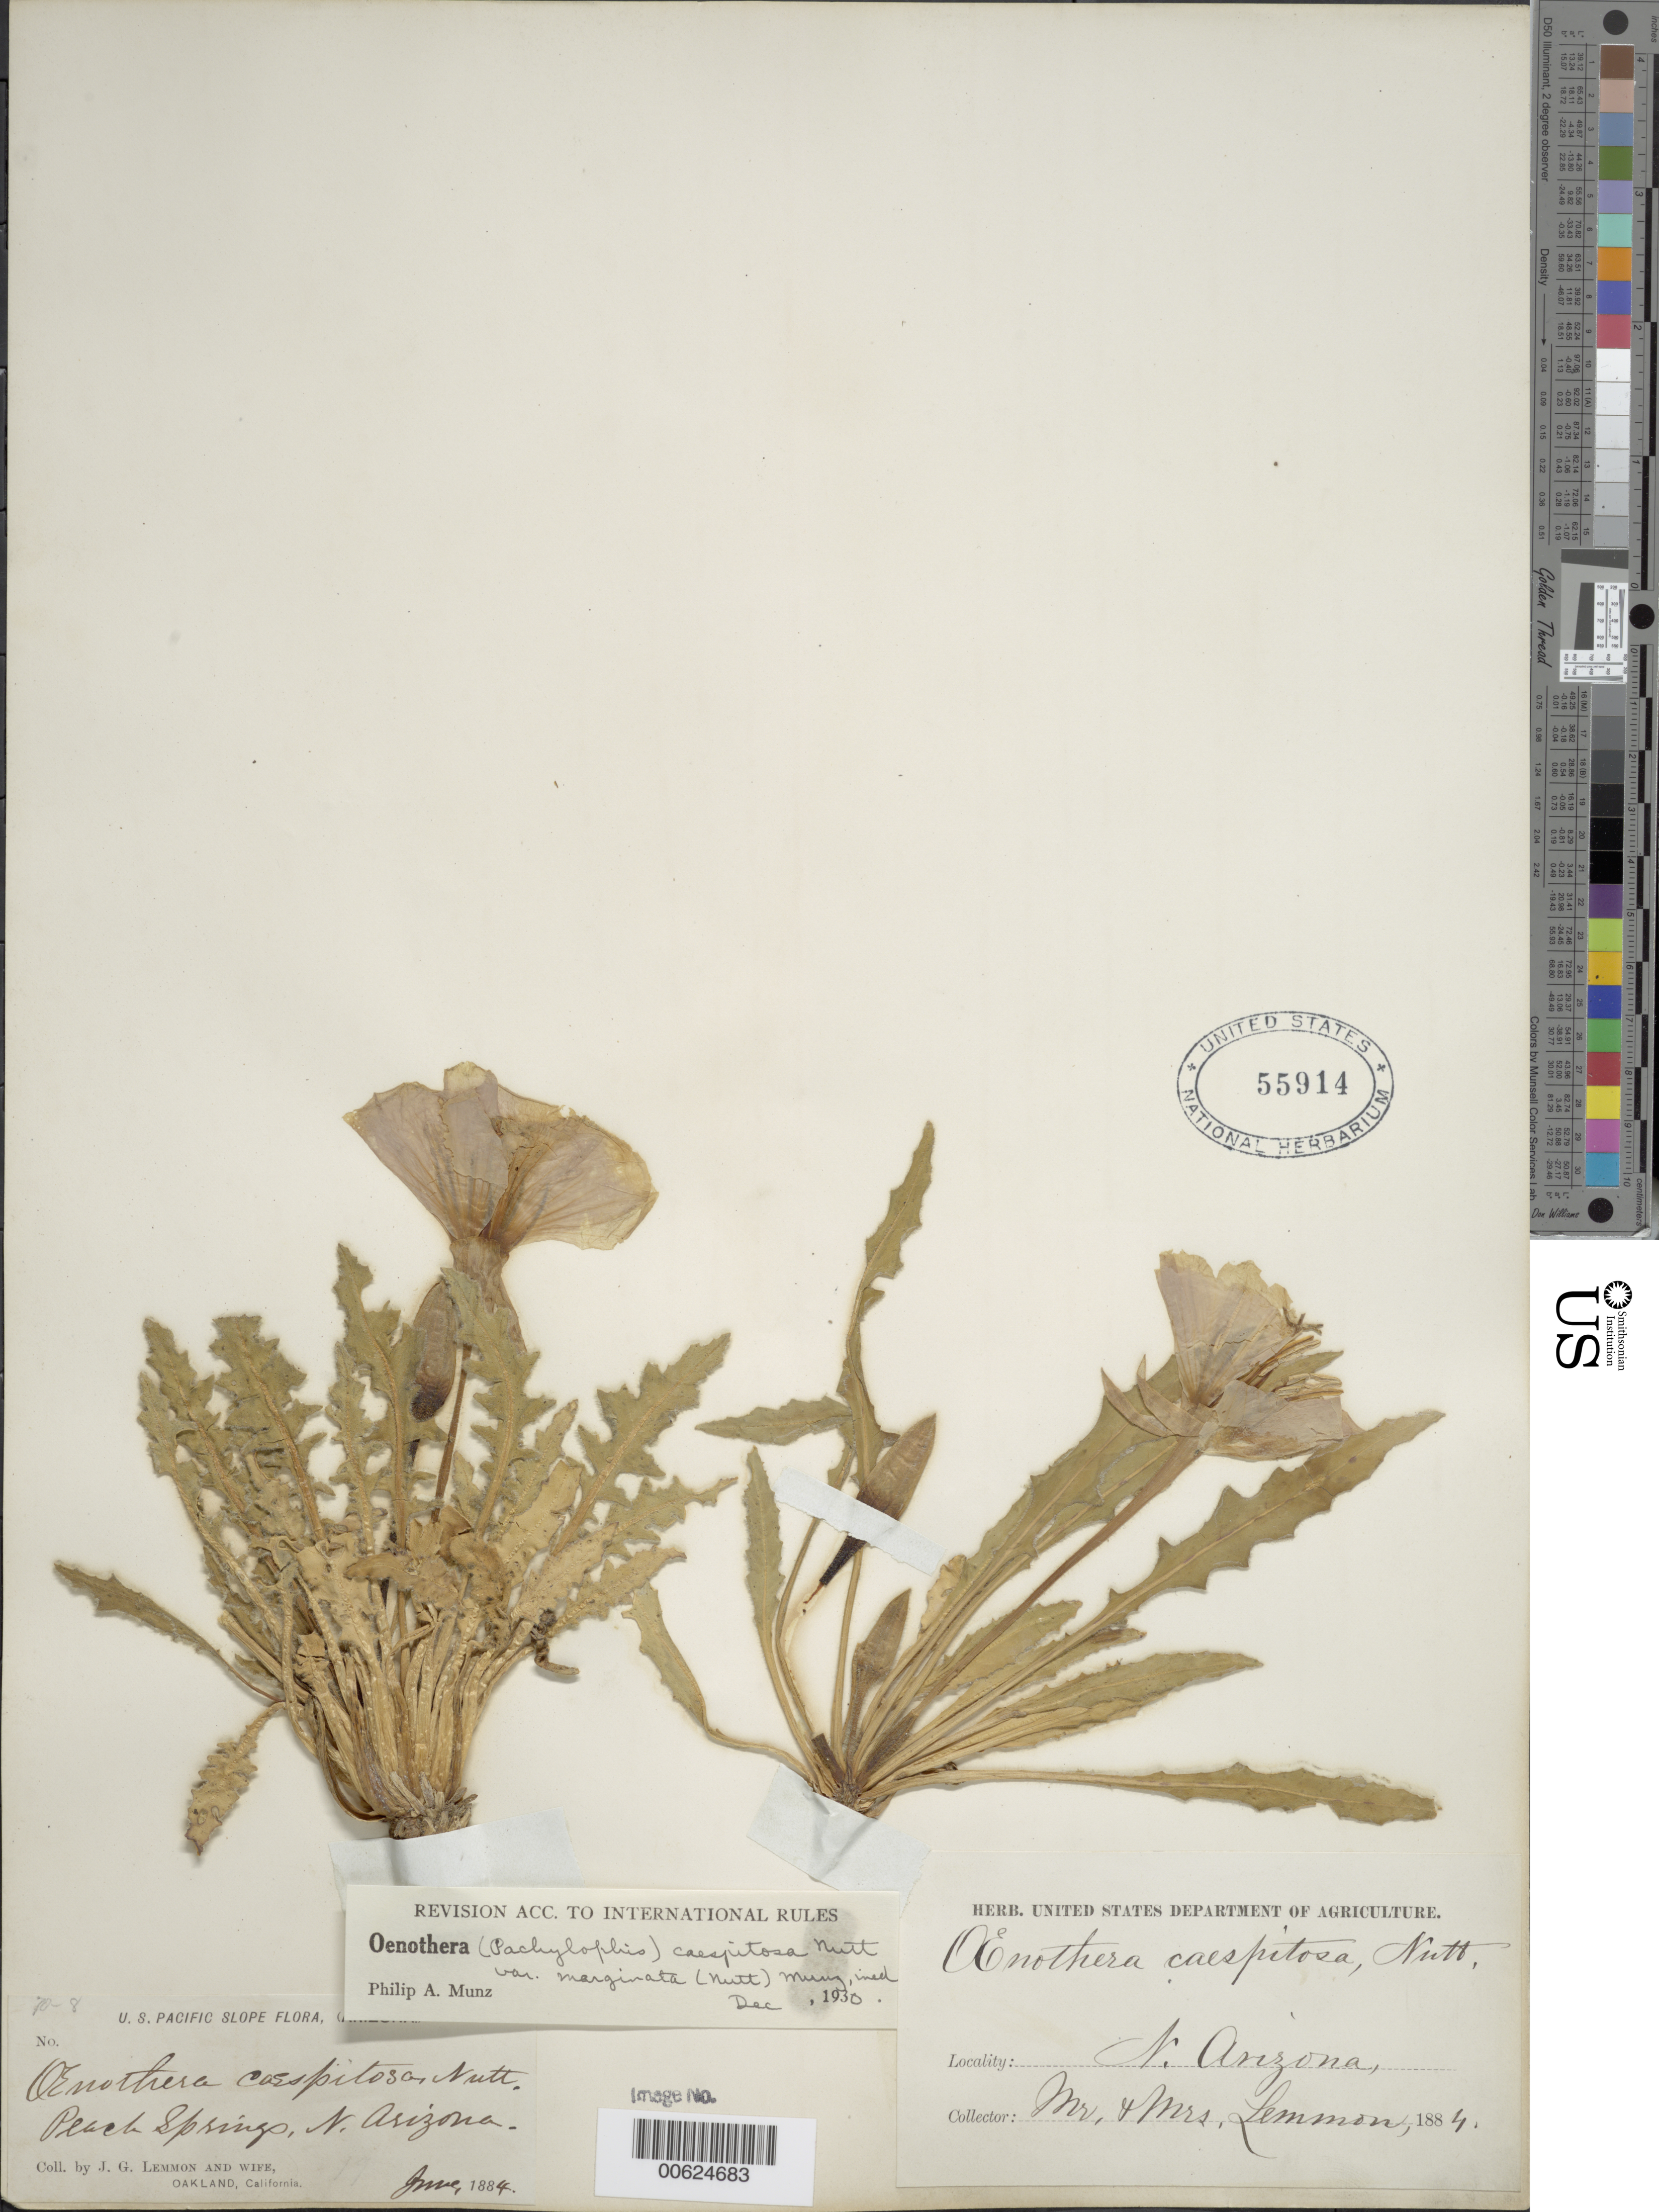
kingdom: Plantae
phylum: Tracheophyta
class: Magnoliopsida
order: Myrtales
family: Onagraceae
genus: Oenothera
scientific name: Oenothera cespitosa subsp. marginata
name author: (Nutt. ex Hook. & Arn.) Munz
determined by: Munz, Philip A.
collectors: J. G. Lemmon & J. Lemmon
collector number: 70-8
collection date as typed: Jun 1884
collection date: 1884-06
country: United States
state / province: Arizona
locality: Peach Springs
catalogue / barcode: US 55914